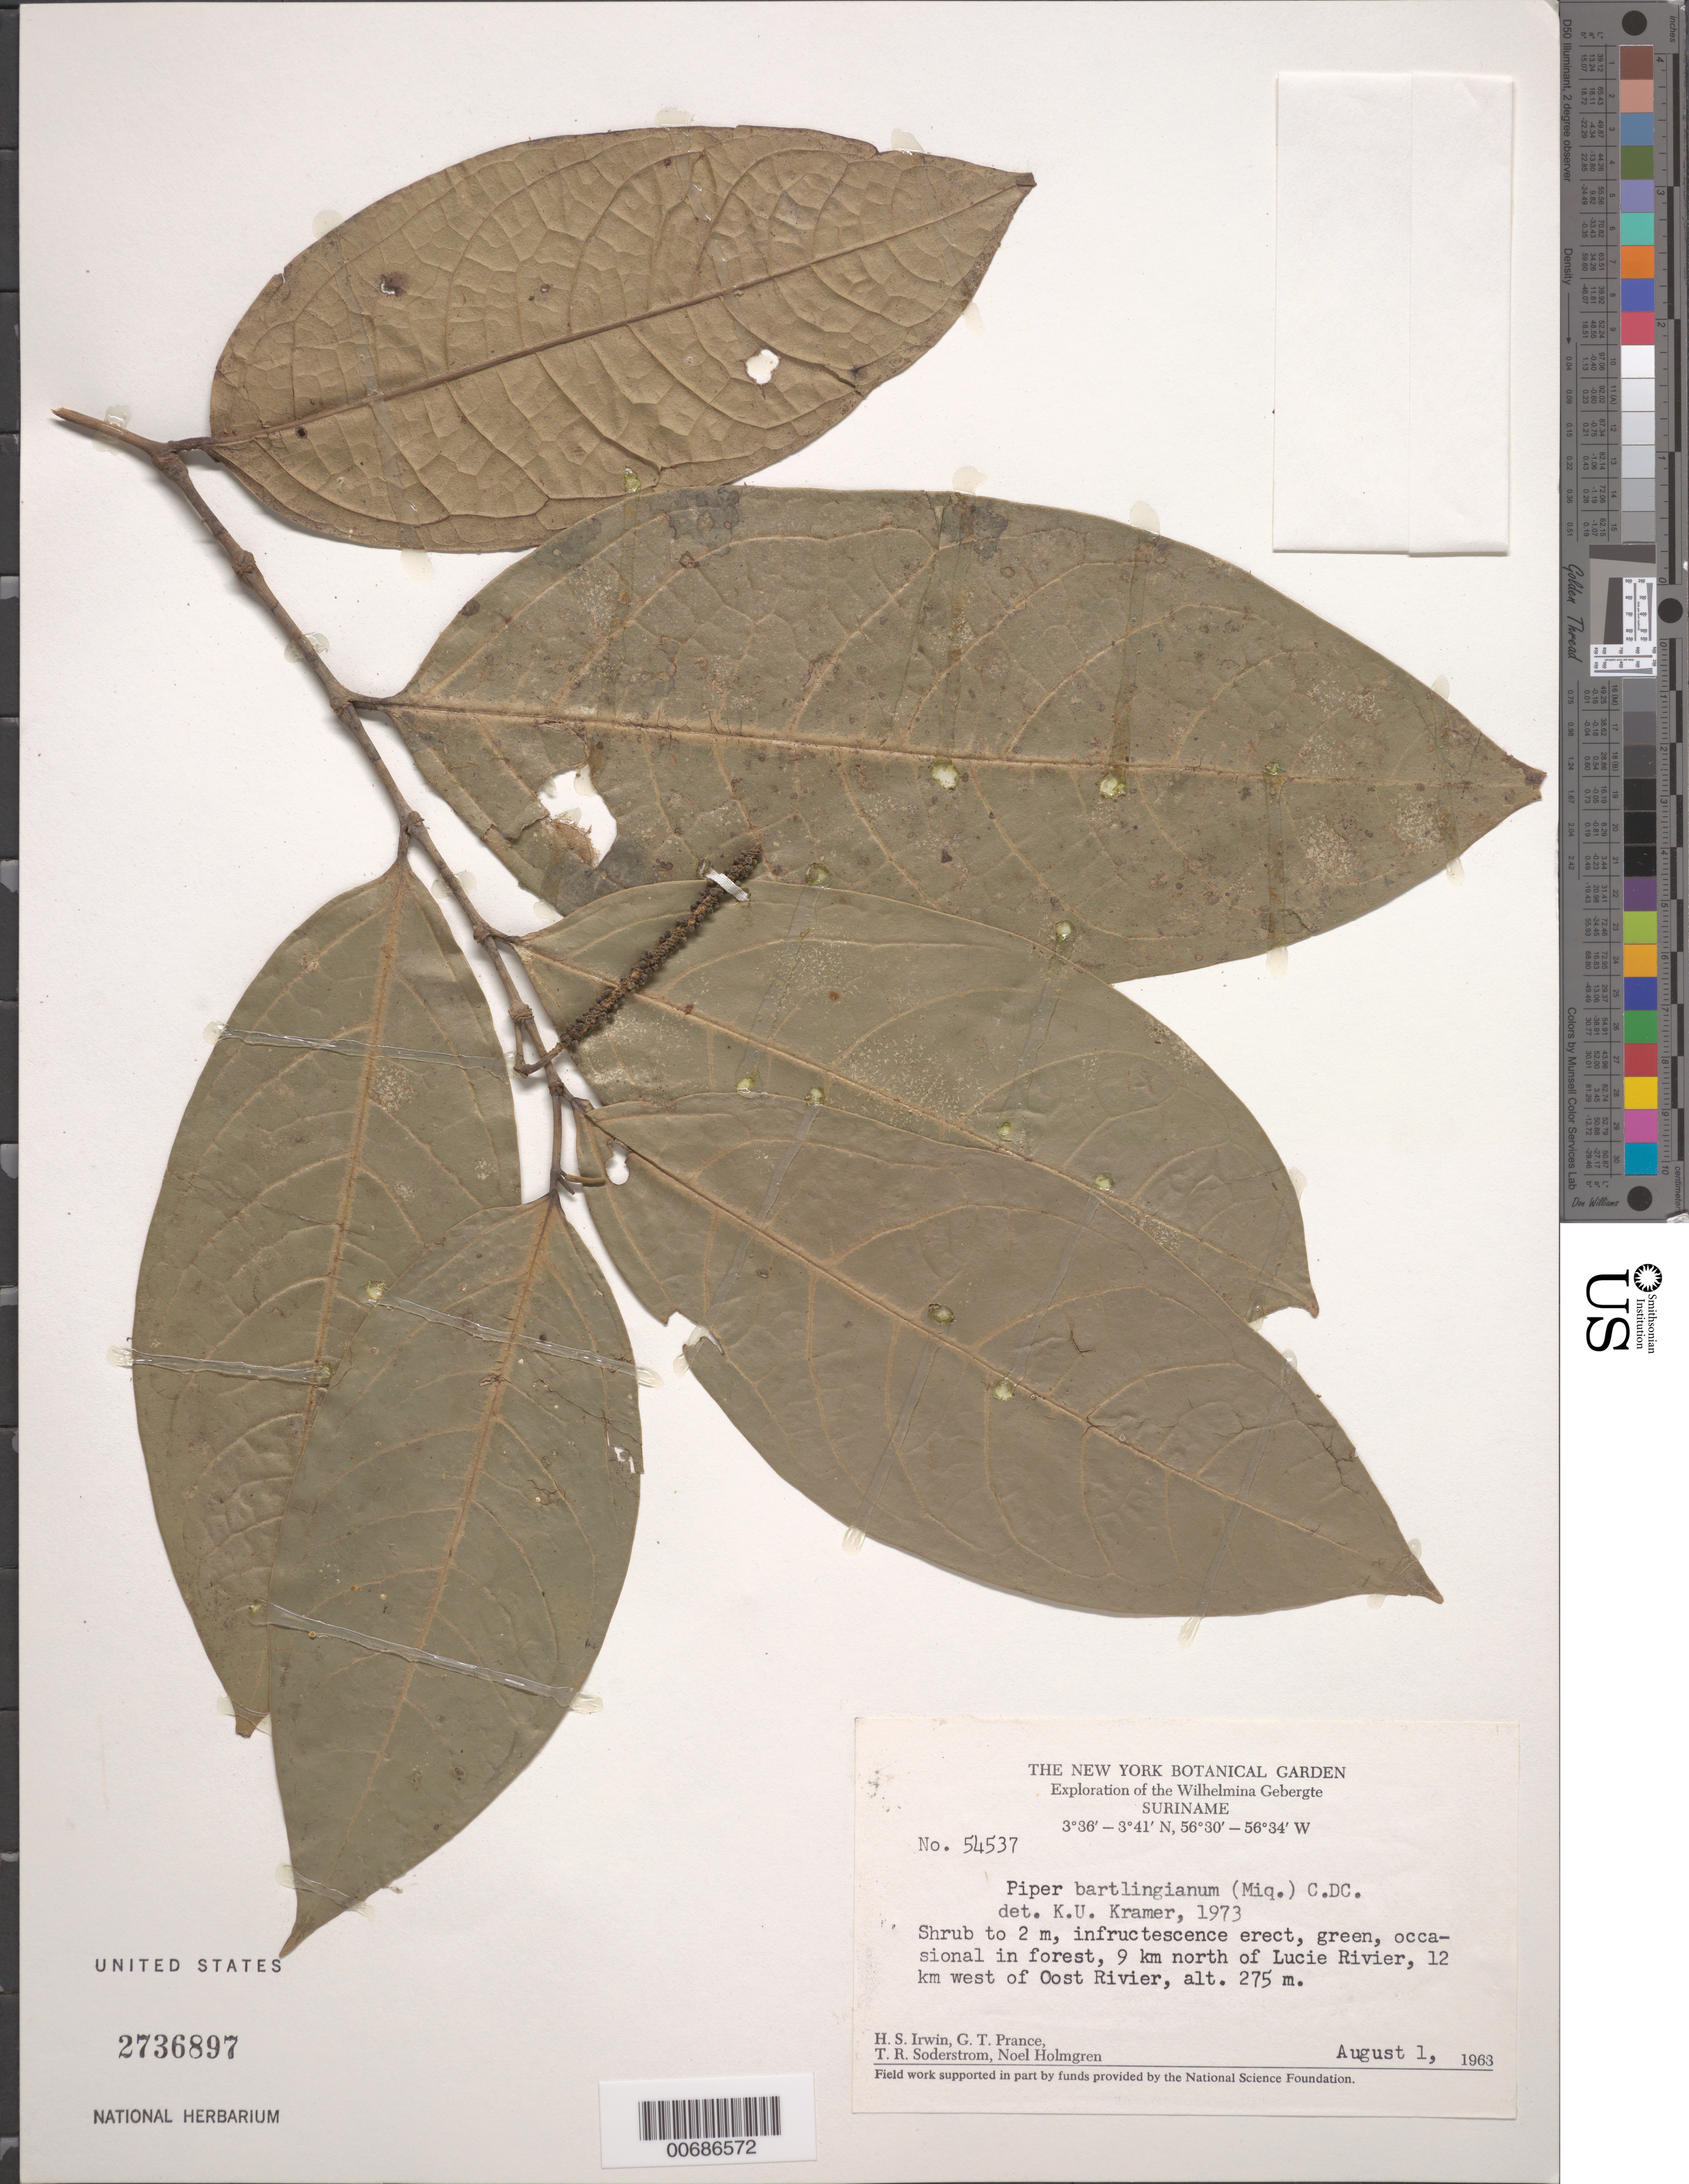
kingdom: Plantae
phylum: Tracheophyta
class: Magnoliopsida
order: Piperales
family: Piperaceae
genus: Piper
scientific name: Piper bartlingianum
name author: (Miq.) C. DC.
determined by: Kramer, K. U.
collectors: H. Irwin, G. T. Prance, T. R. Soderstrom & N. H. Holmgren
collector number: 54537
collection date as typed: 1-Aug-63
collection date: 1963-08-01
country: Suriname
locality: Lucie R., 9 km N of and 12 km W of Oost R., Wilhelmina Gebergte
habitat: Forest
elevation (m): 275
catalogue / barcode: US 2736897